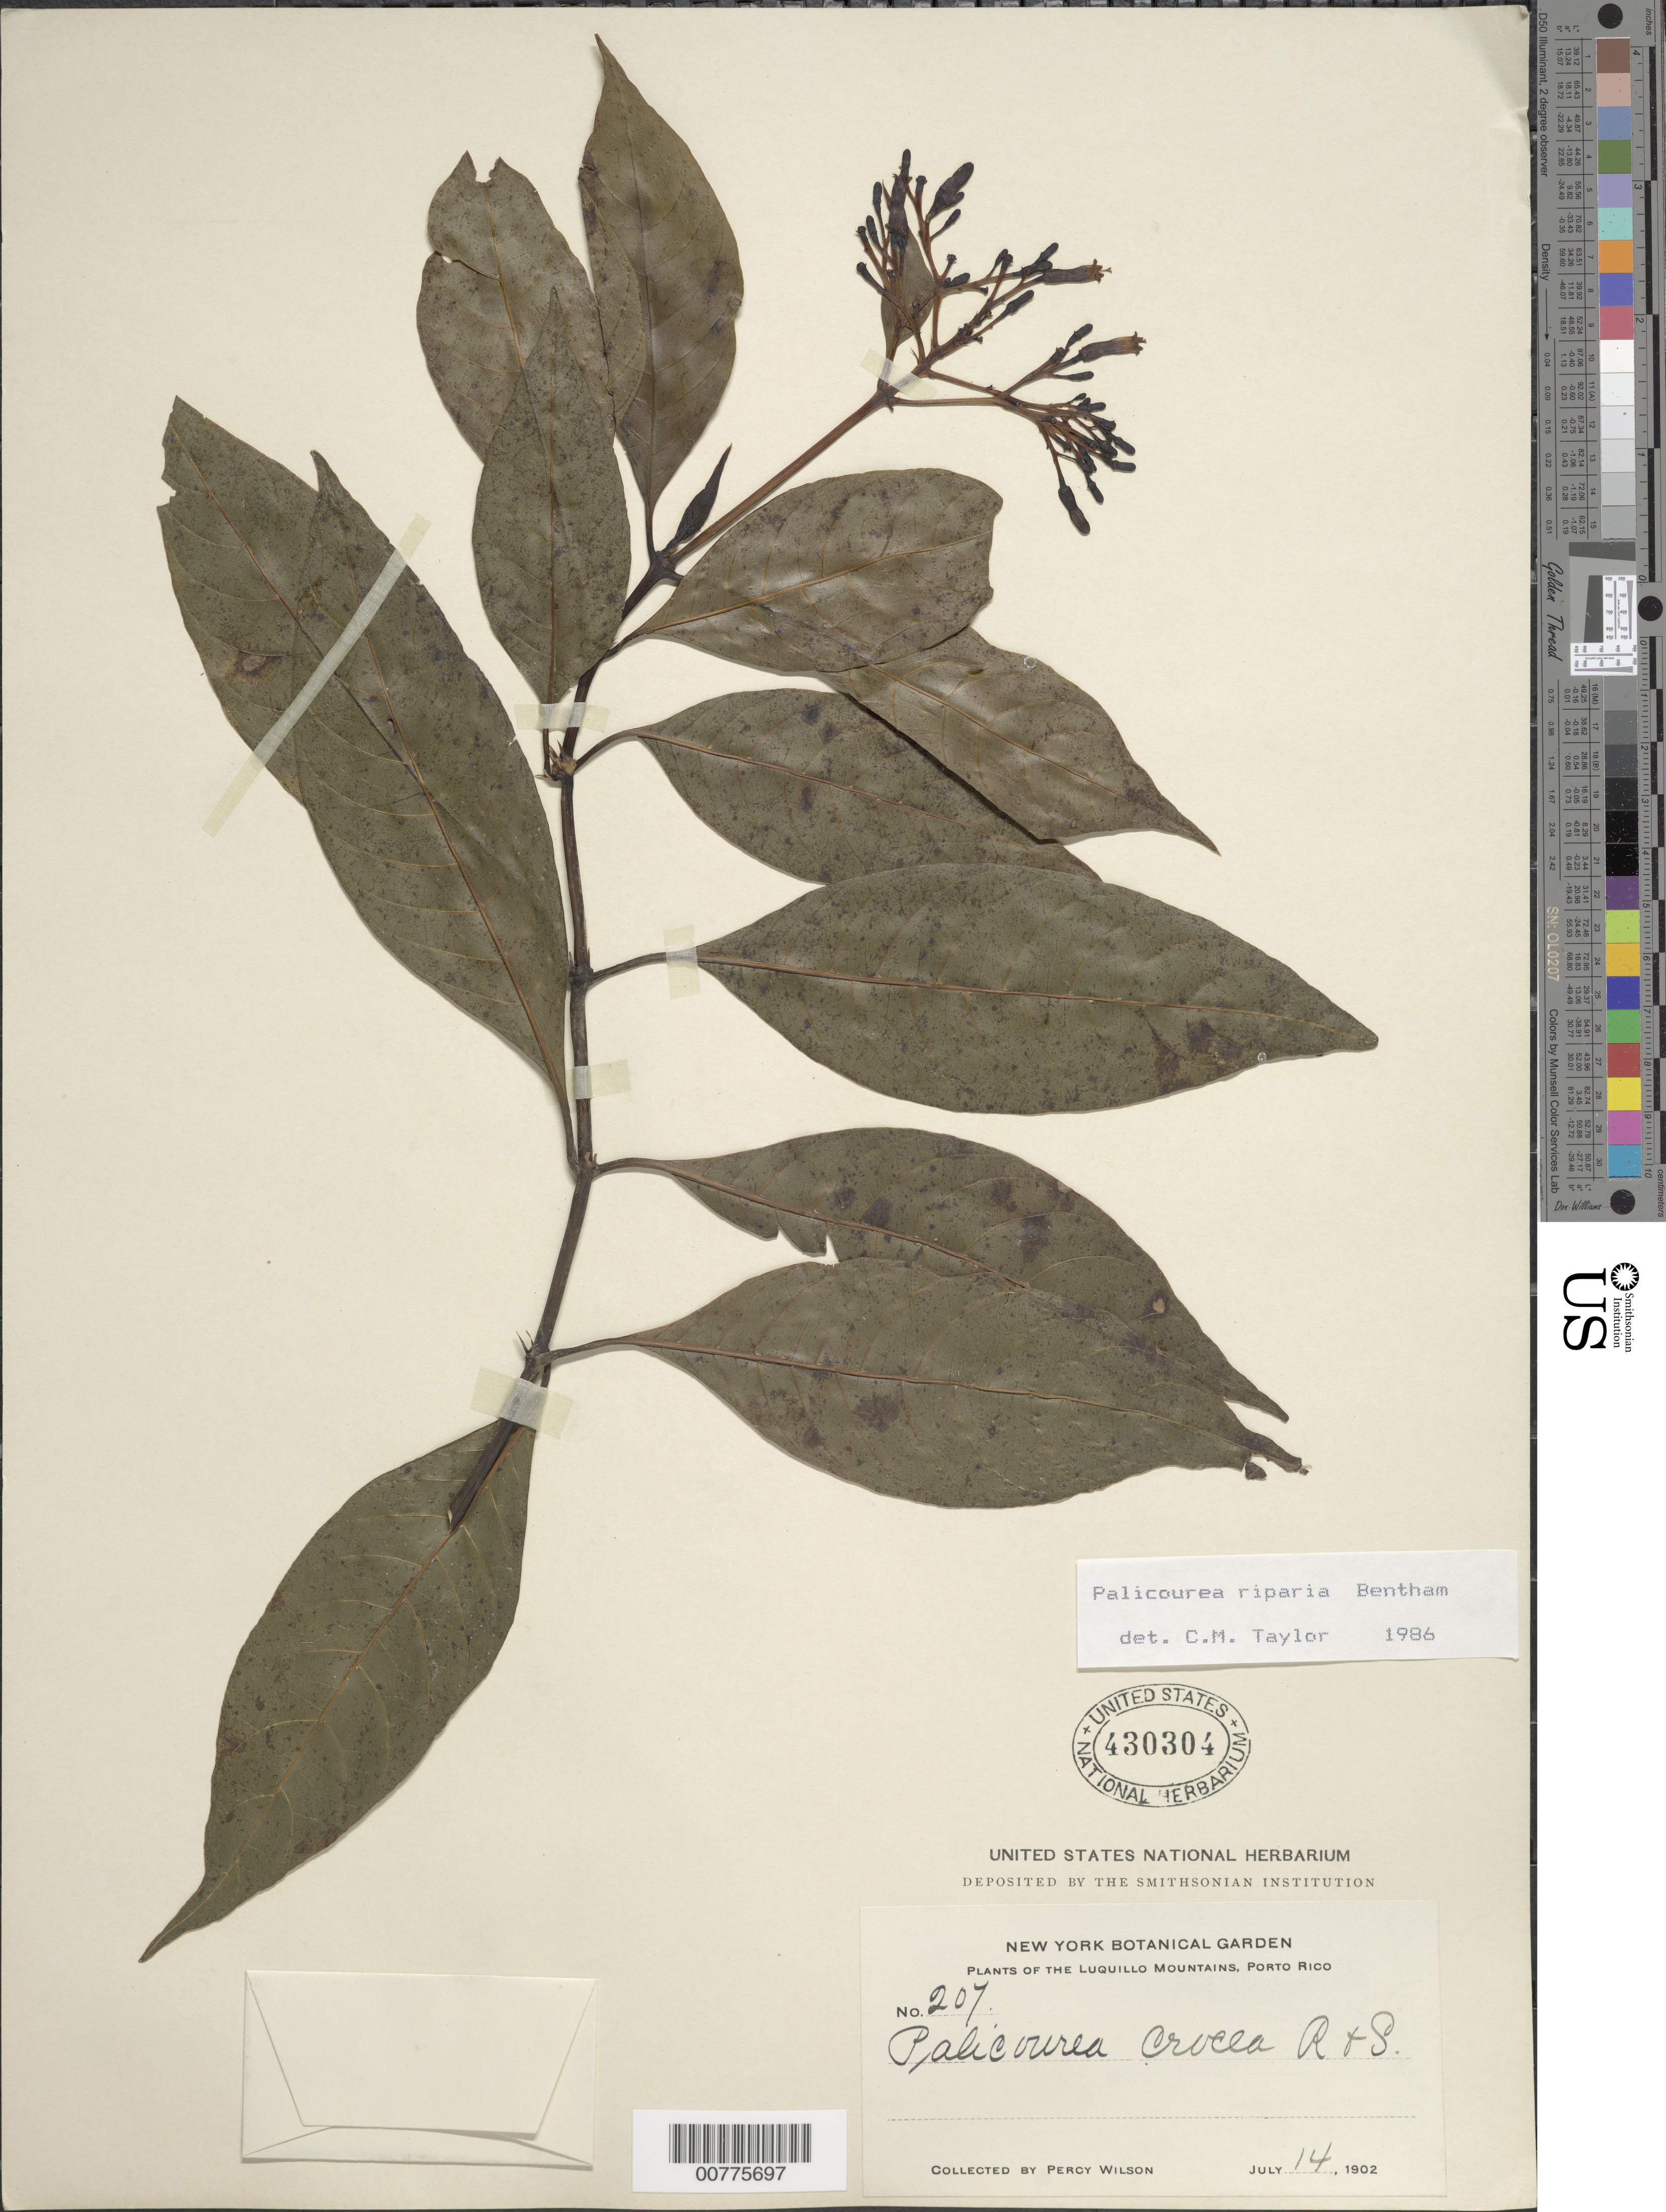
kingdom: Plantae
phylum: Tracheophyta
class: Magnoliopsida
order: Gentianales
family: Rubiaceae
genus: Palicourea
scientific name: Palicourea croceoides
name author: Desv. ex Ham.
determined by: Taylor, Charlotte M.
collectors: P. Wilson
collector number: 207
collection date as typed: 14 Jul 1902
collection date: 1902-07-14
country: Puerto Rico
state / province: Luquillo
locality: Luquillo Mts.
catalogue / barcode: US 430304